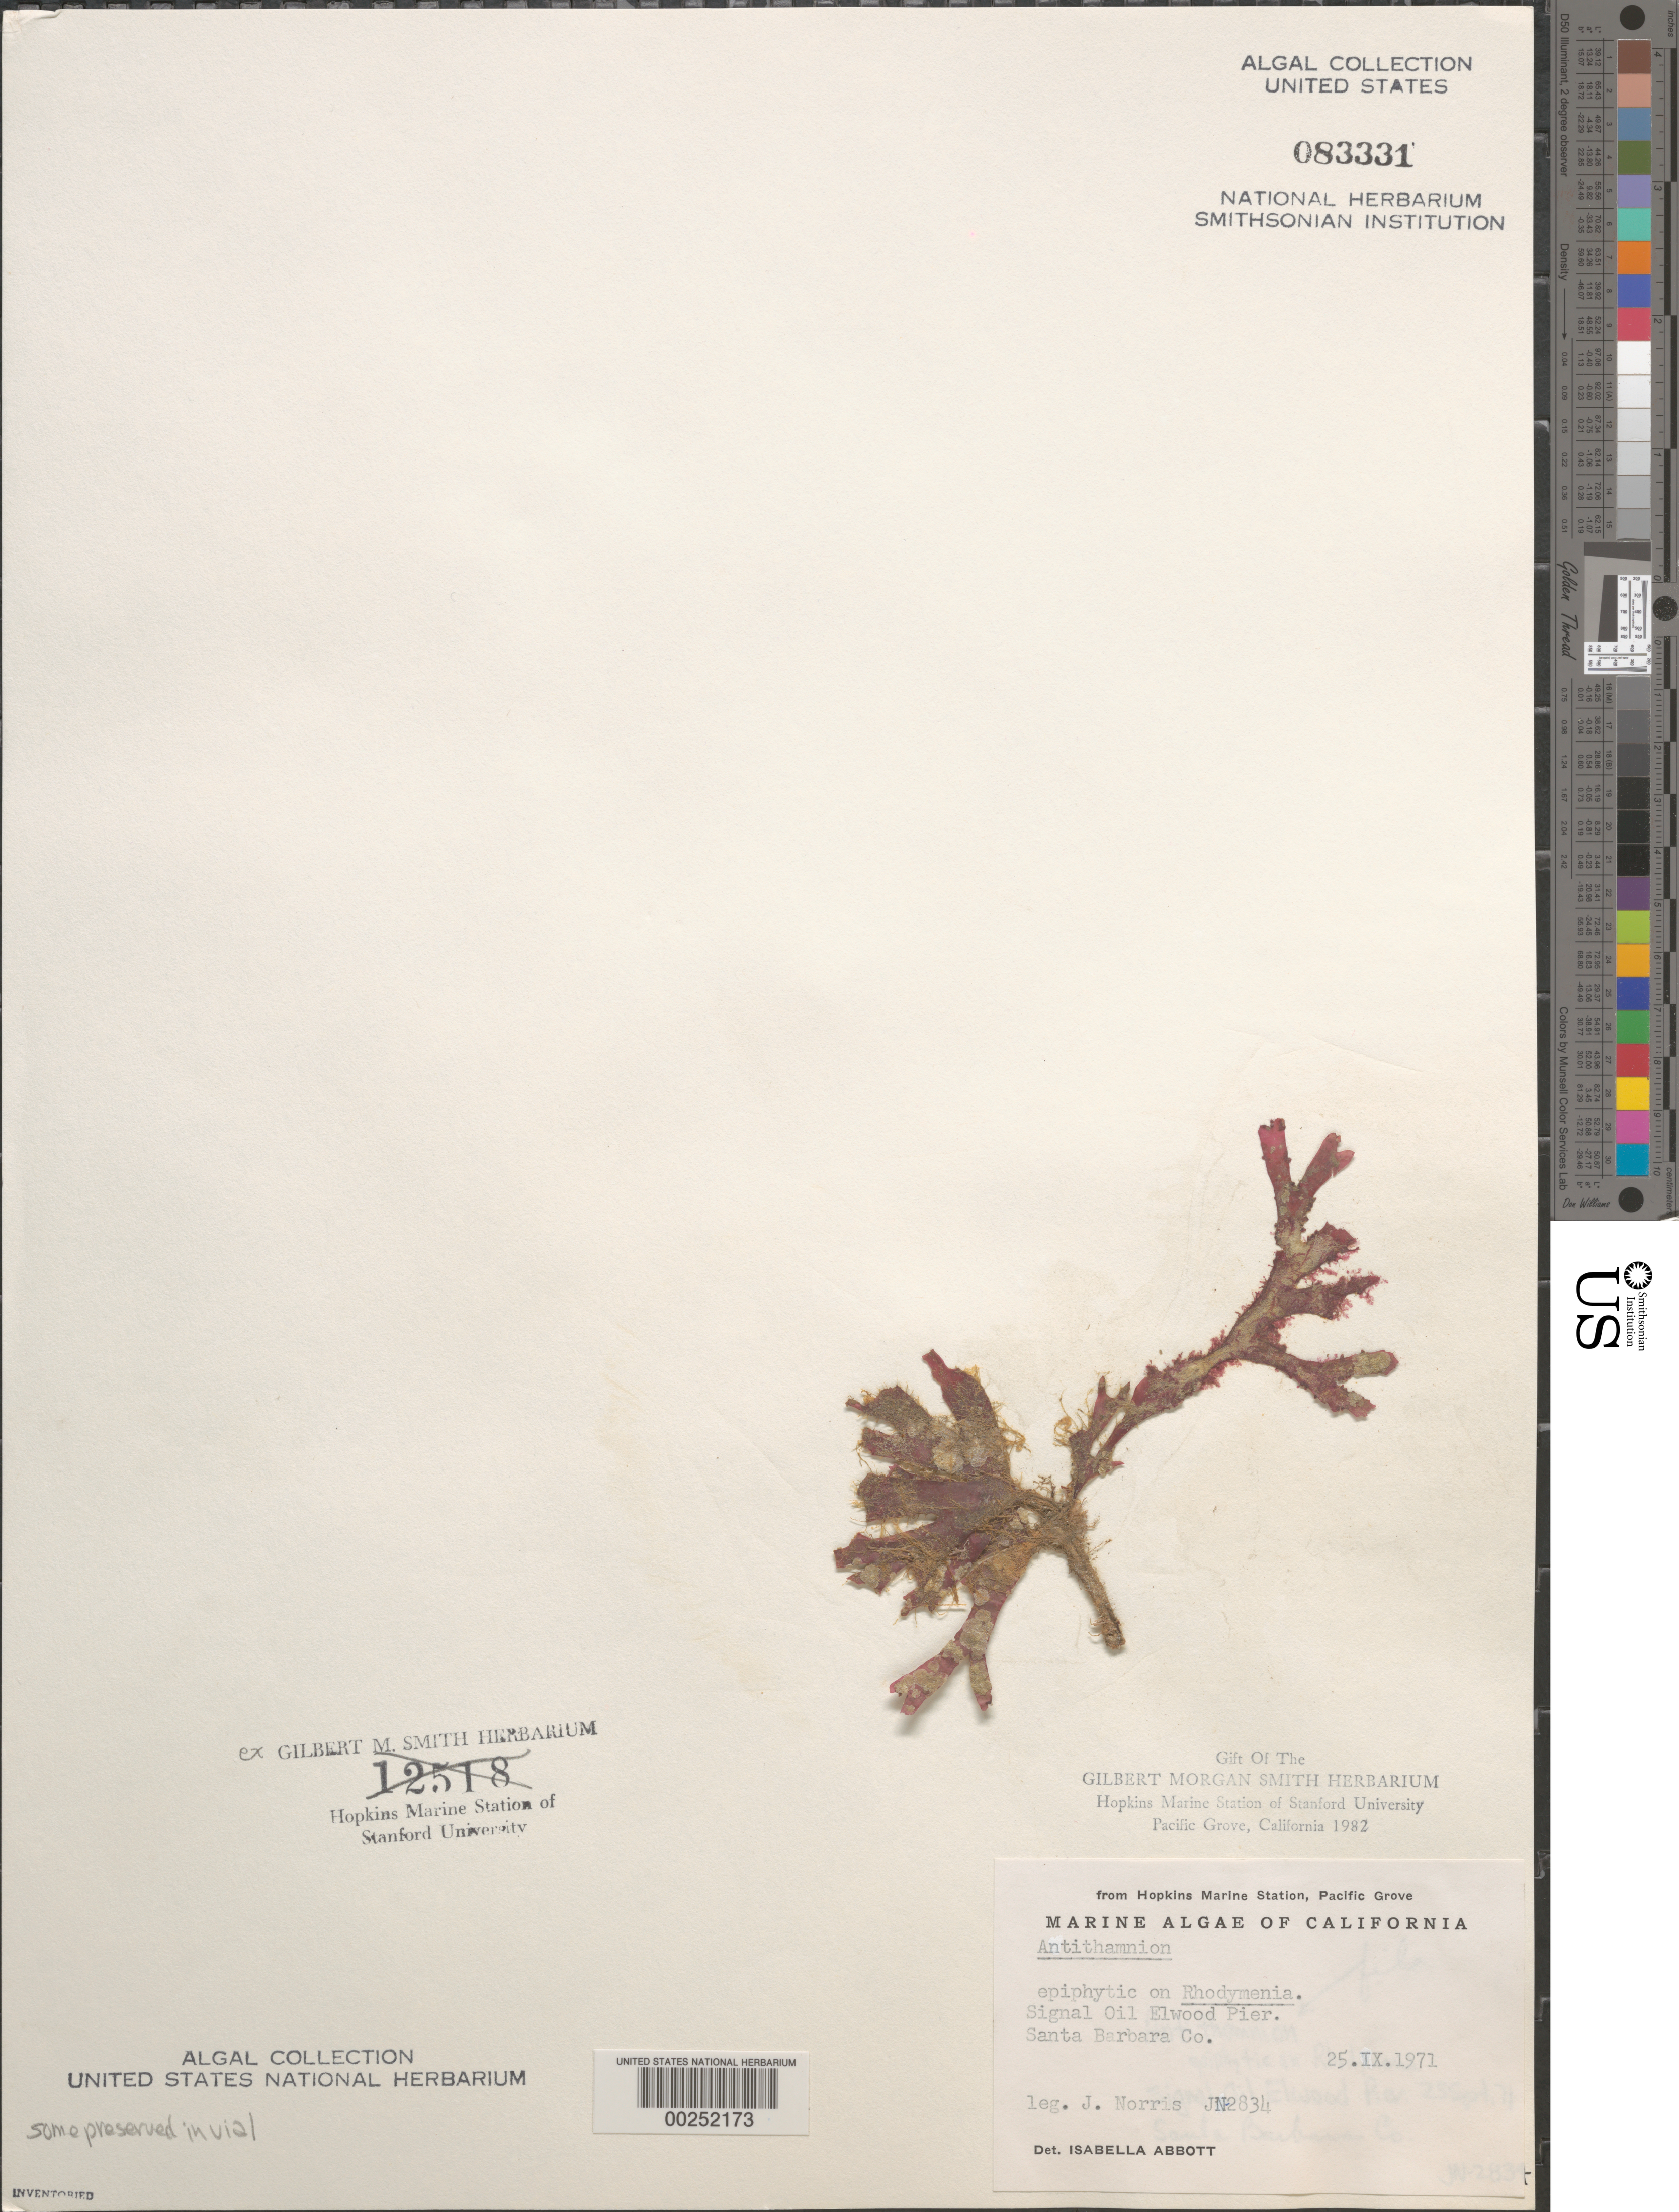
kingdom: Plantae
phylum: Rhodophyta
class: Florideophyceae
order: Ceramiales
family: Ceramiaceae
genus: Antithamnion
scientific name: Antithamnion sp.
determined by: Abbott, Isabella A.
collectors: J. N. Norris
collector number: JN-2834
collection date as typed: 25 Sep 1971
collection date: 1971-09-25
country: United States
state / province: California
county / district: Santa Barbara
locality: Signal Oil Ellwood pier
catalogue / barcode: US 83331